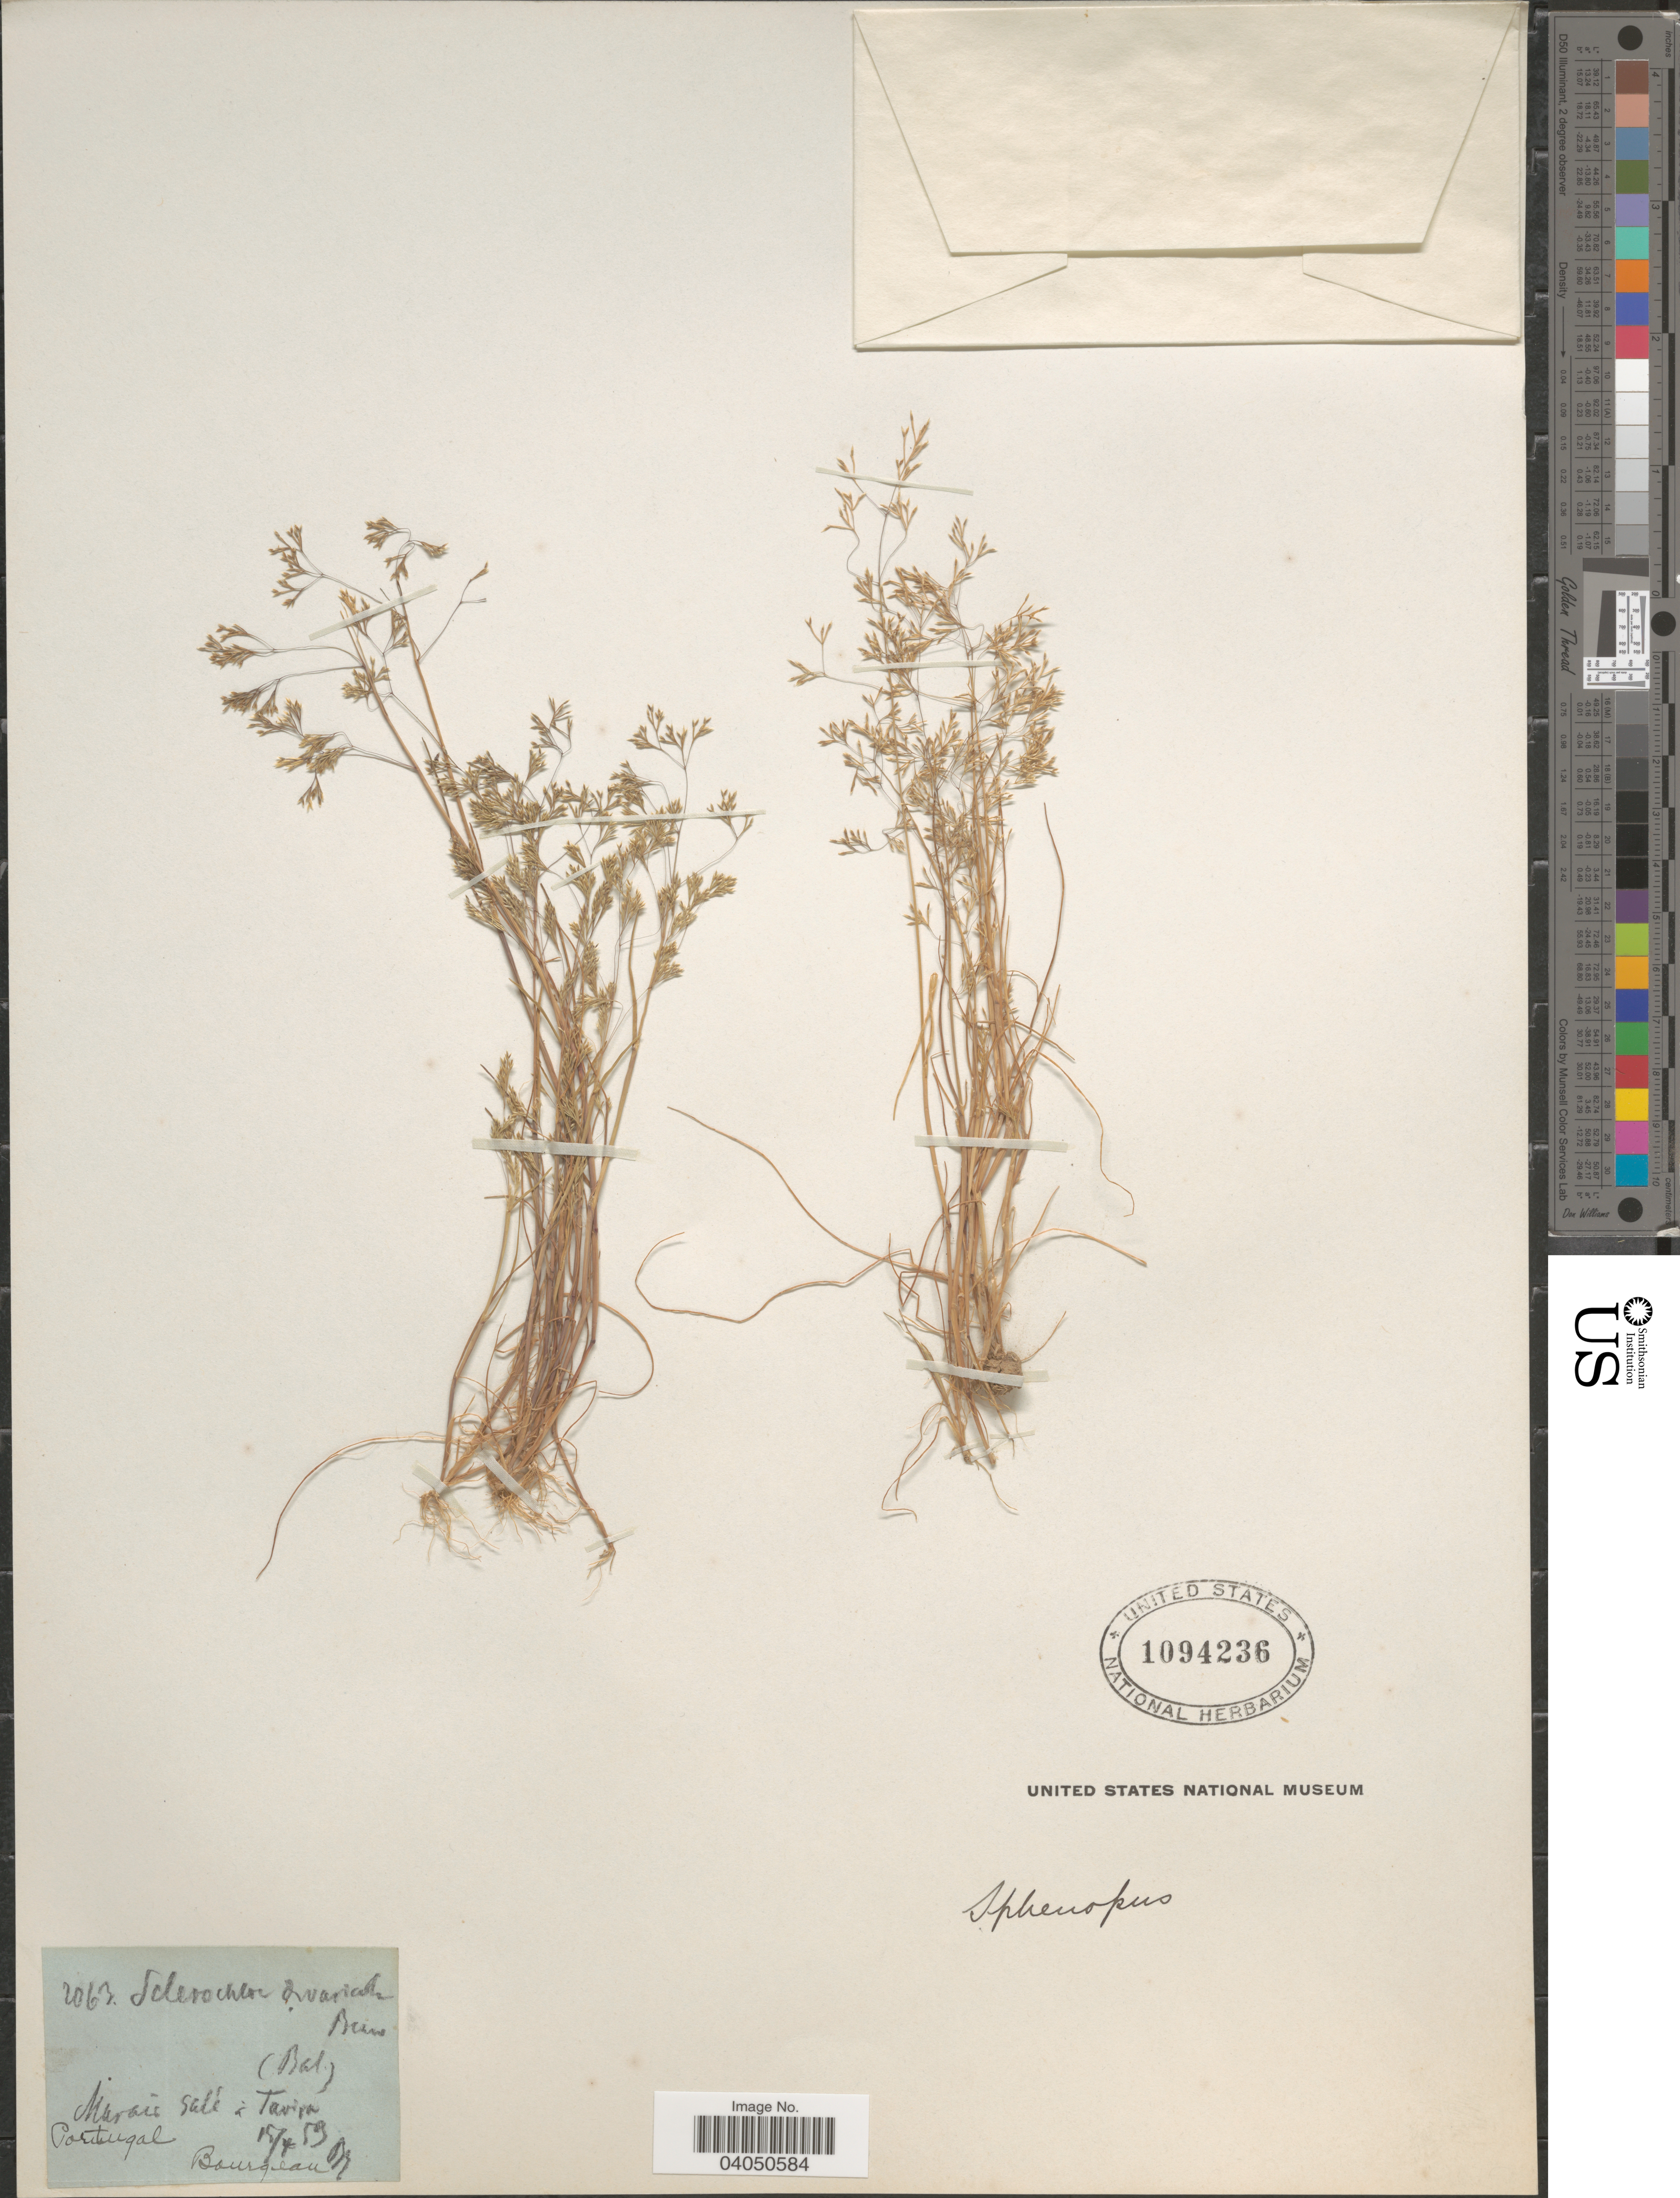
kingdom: Plantae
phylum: Tracheophyta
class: Liliopsida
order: Poales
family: Poaceae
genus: Sphenopus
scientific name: Sphenopus divaricatus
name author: (Gouan) Rchb.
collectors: -. Bourgeau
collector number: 2063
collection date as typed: Transcribed d/m/y: 18/4/59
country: Portugal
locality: Marais salé à Tavira.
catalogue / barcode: US 1094236